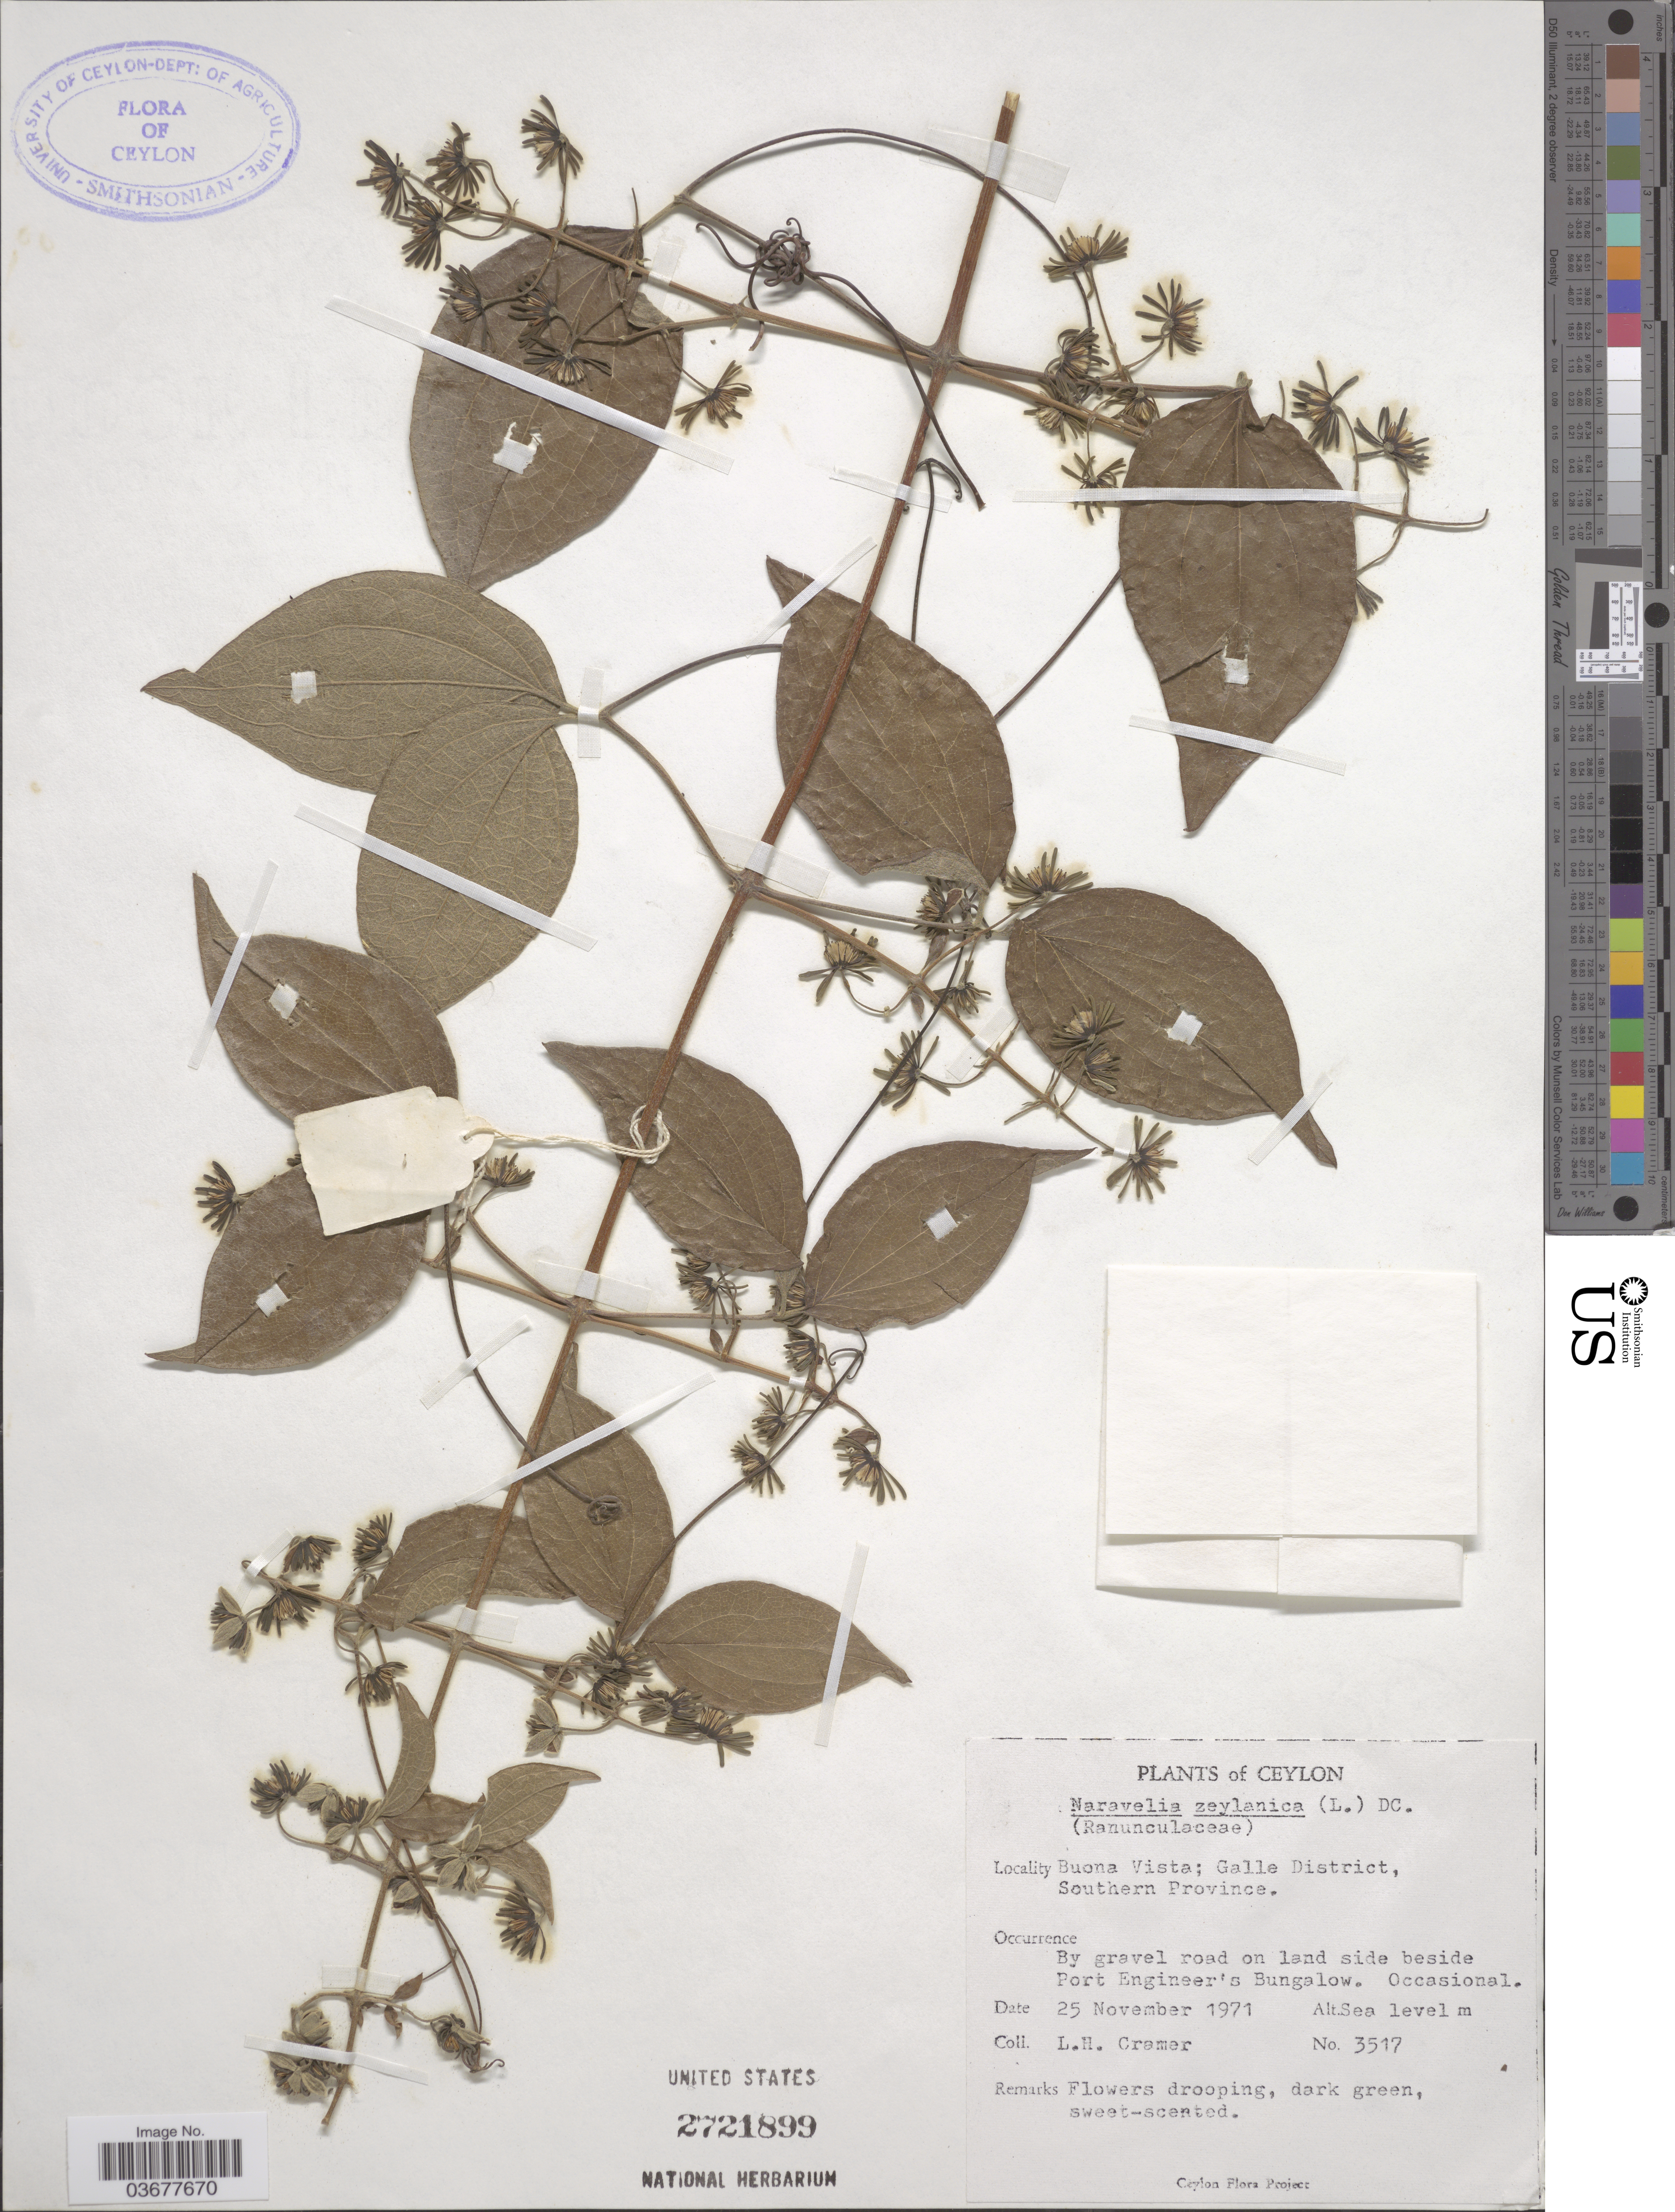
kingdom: Plantae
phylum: Tracheophyta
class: Magnoliopsida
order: Ranunculales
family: Ranunculaceae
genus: Clematis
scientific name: Clematis zeylanica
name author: (L.) Poir.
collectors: L. H. Cramer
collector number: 3517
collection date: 1971-11-25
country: Sri Lanka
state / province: Southern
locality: Ceylon. Buona Vista; Galle District. By gravel road on land side beside Port Engineer's Bungalow.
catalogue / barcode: US 2721899